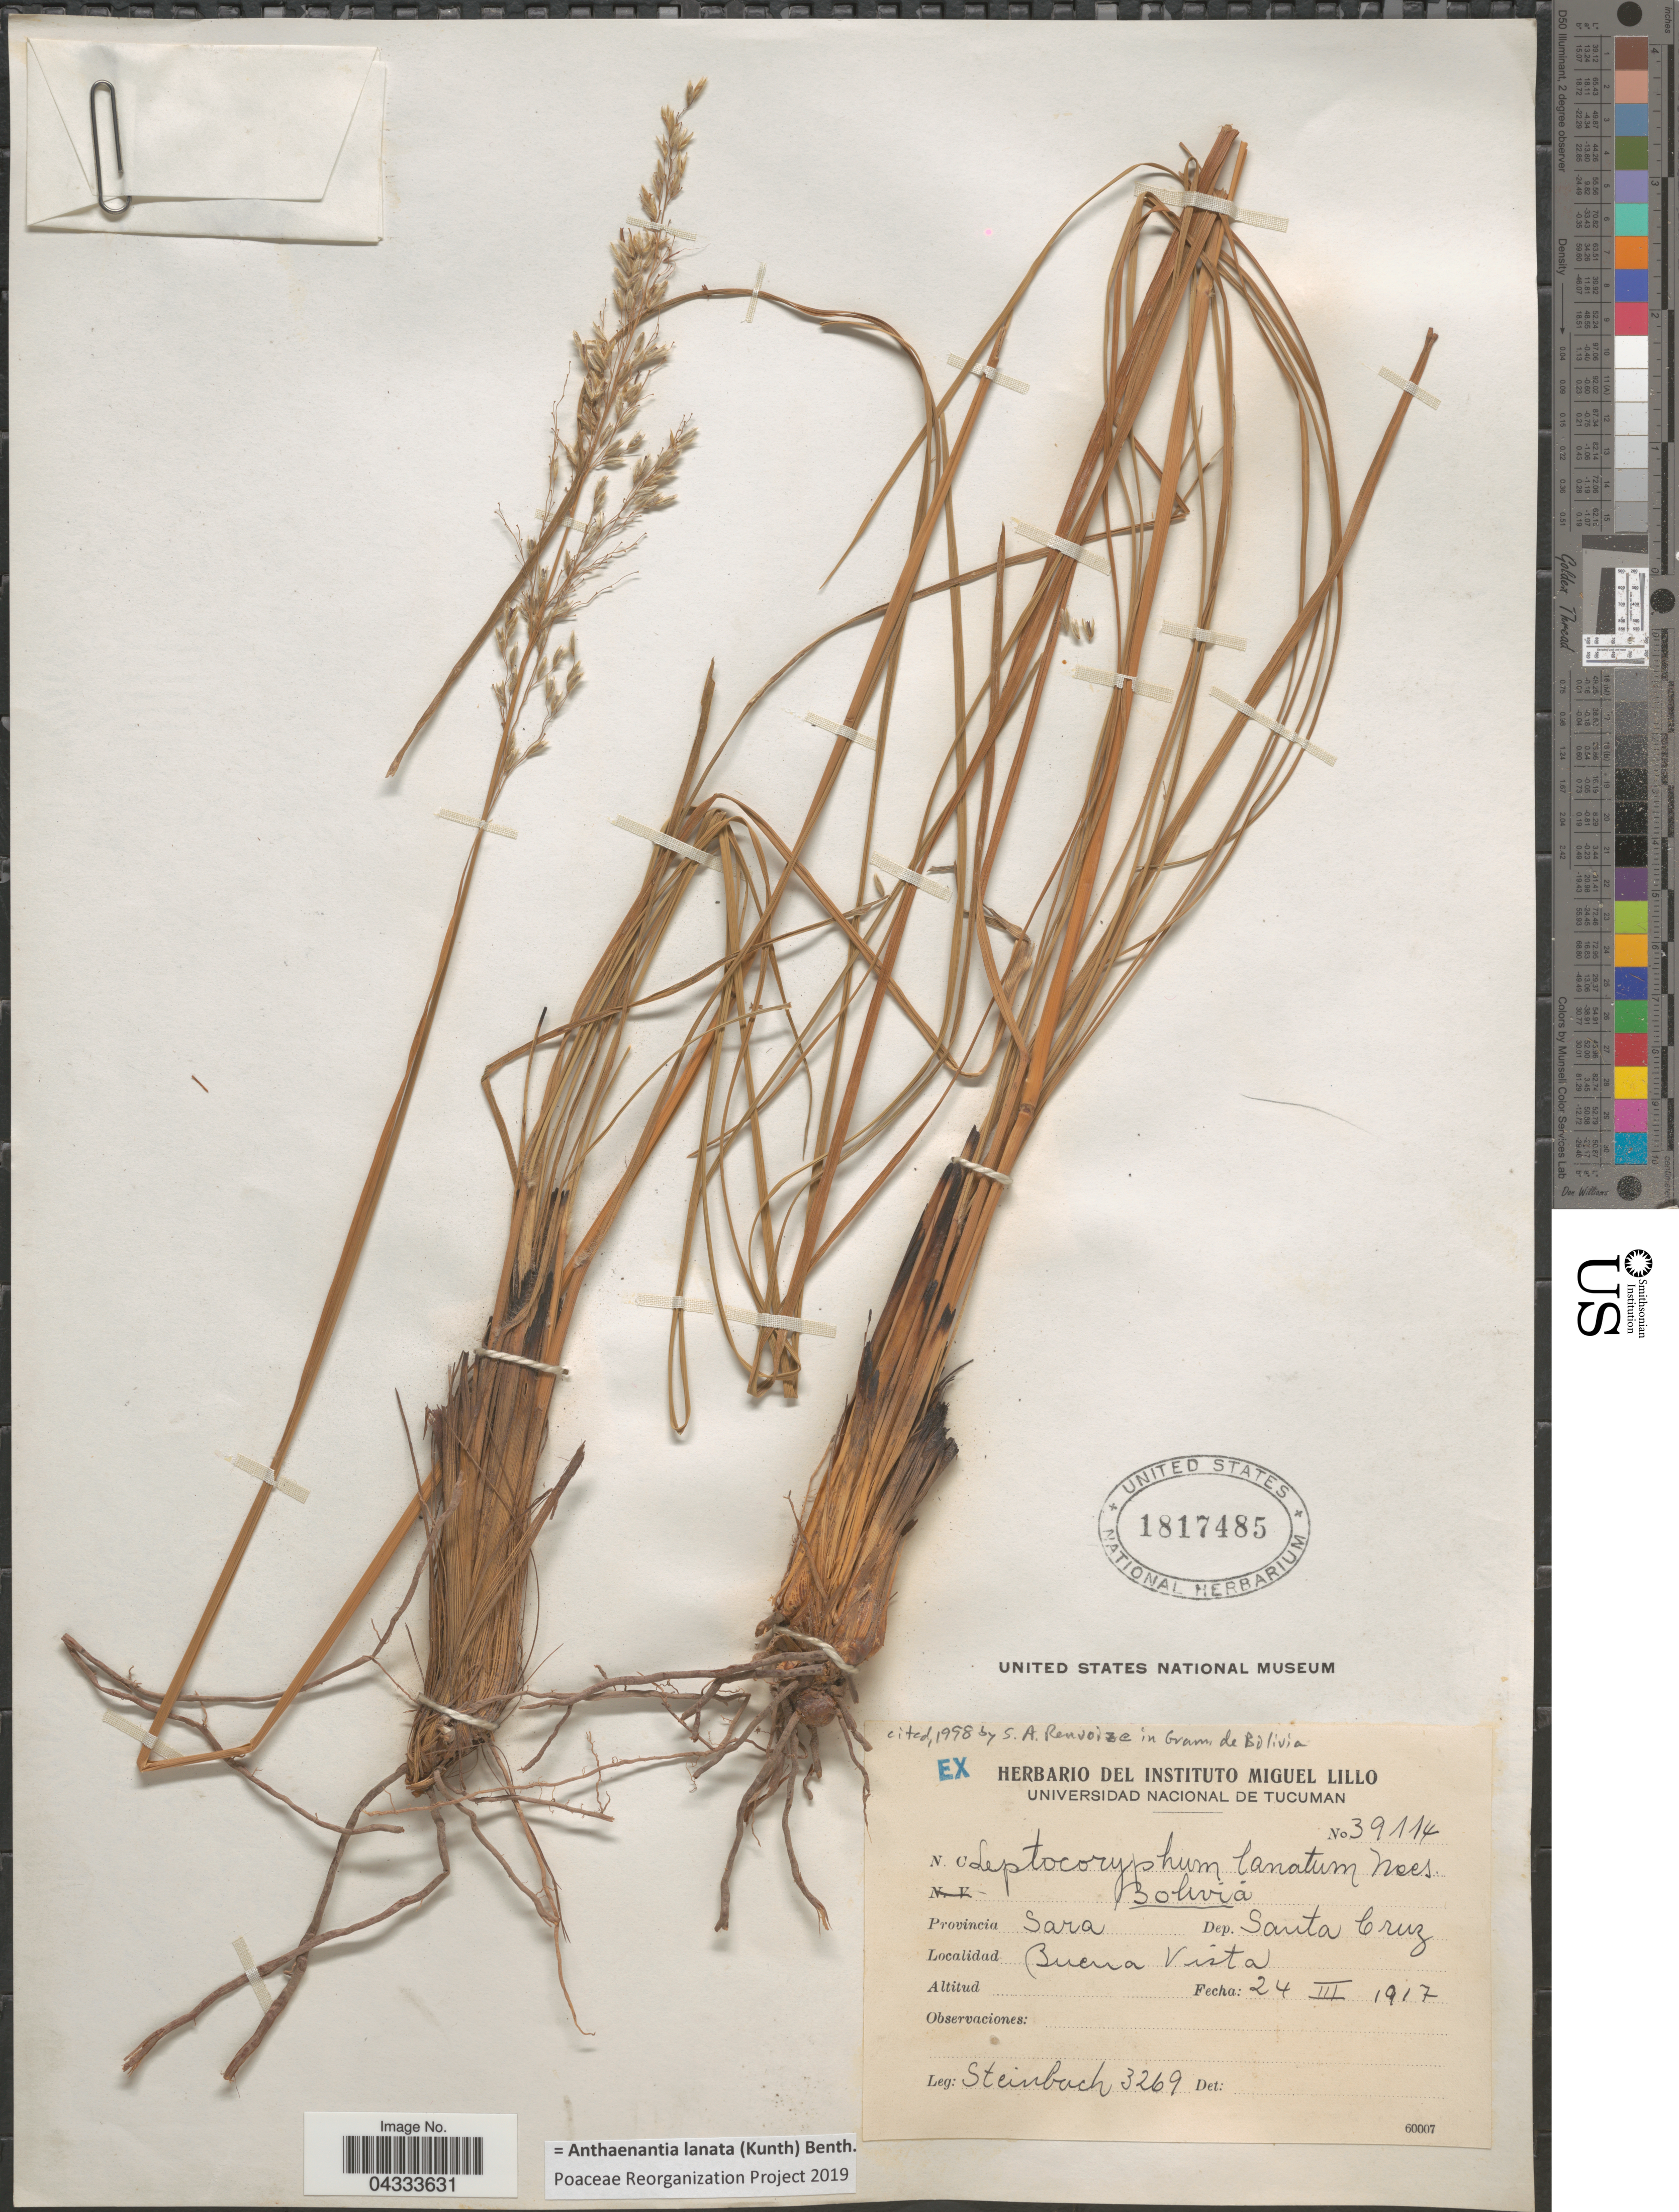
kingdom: Plantae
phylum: Tracheophyta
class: Liliopsida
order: Poales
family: Poaceae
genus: Anthaenantia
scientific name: Anthaenantia lanata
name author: (Kunth) Benth.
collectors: Steinbach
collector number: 3269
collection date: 1917-03-24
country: Bolivia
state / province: Santa Cruz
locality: Provincia Sara. Dep. Santa Cruz. Buena Vista.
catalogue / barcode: US 1817485